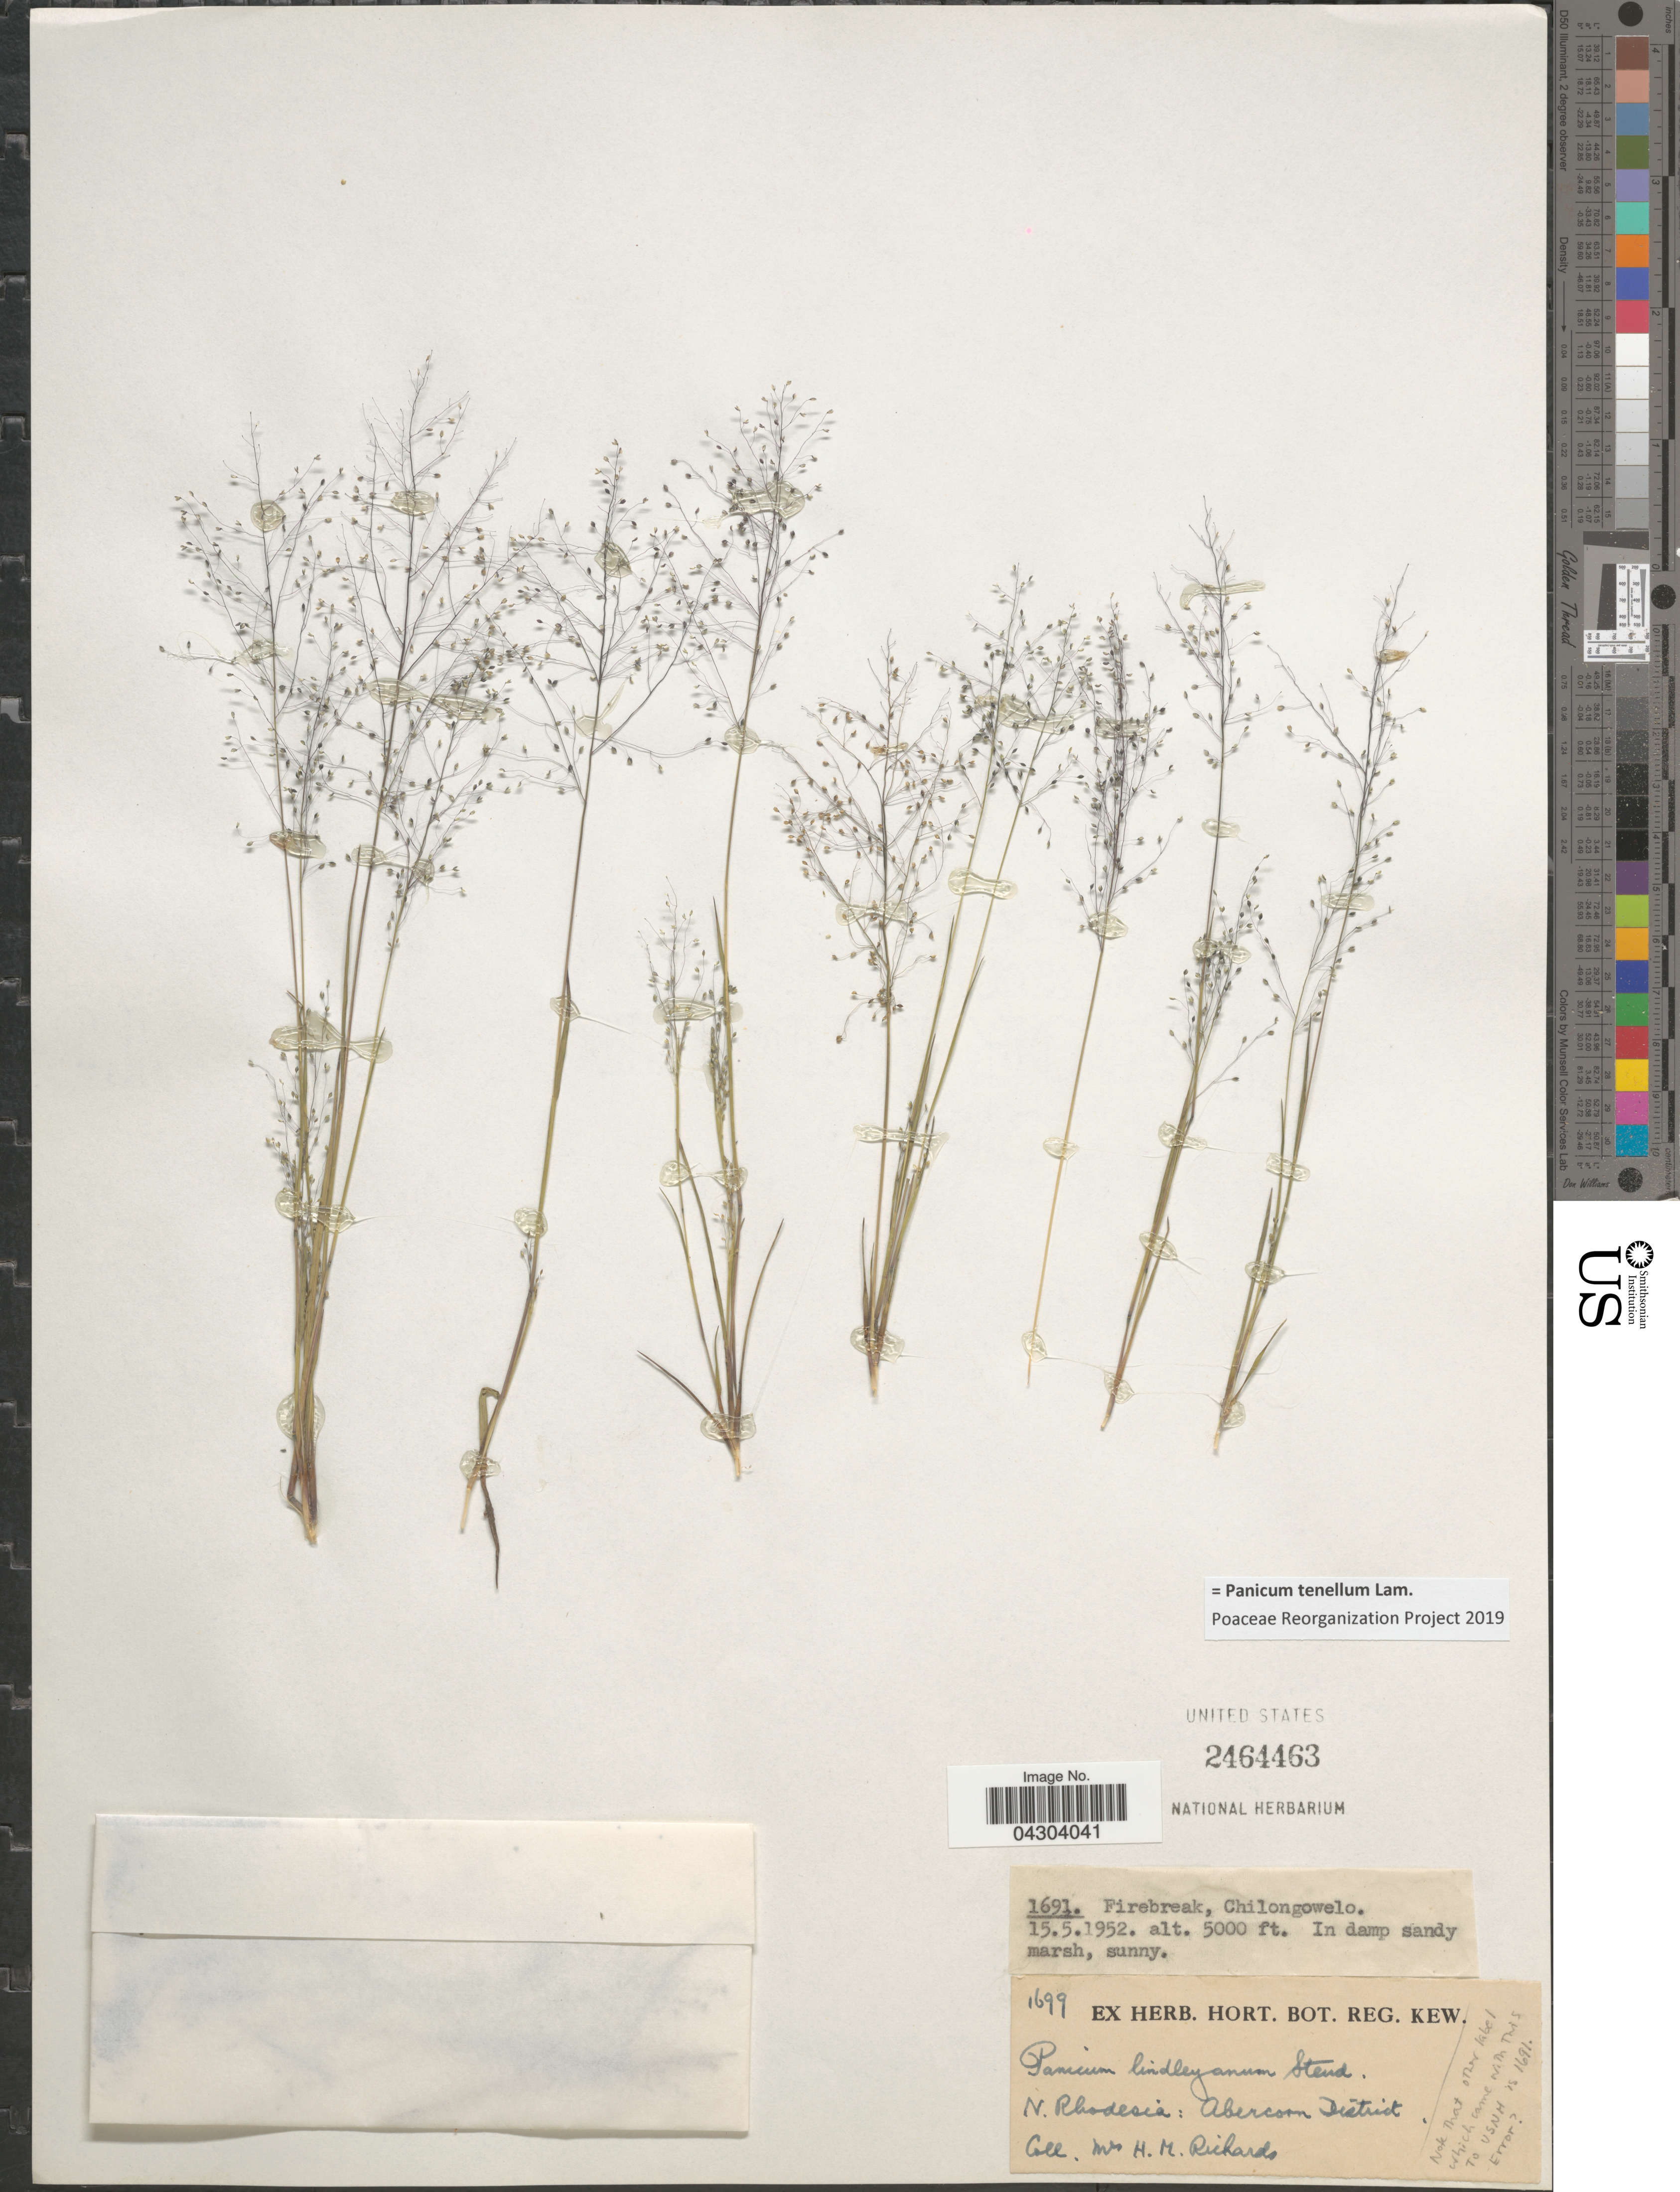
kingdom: Plantae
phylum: Tracheophyta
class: Liliopsida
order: Poales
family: Poaceae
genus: Panicum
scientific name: Panicum tenellum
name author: Lam.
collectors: H. Richards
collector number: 1699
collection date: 1952-05-15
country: Zambia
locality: Firebreak, Chilongowelo. N. Rhodesia: Abercorn District.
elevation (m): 1524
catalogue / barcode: US 2464463